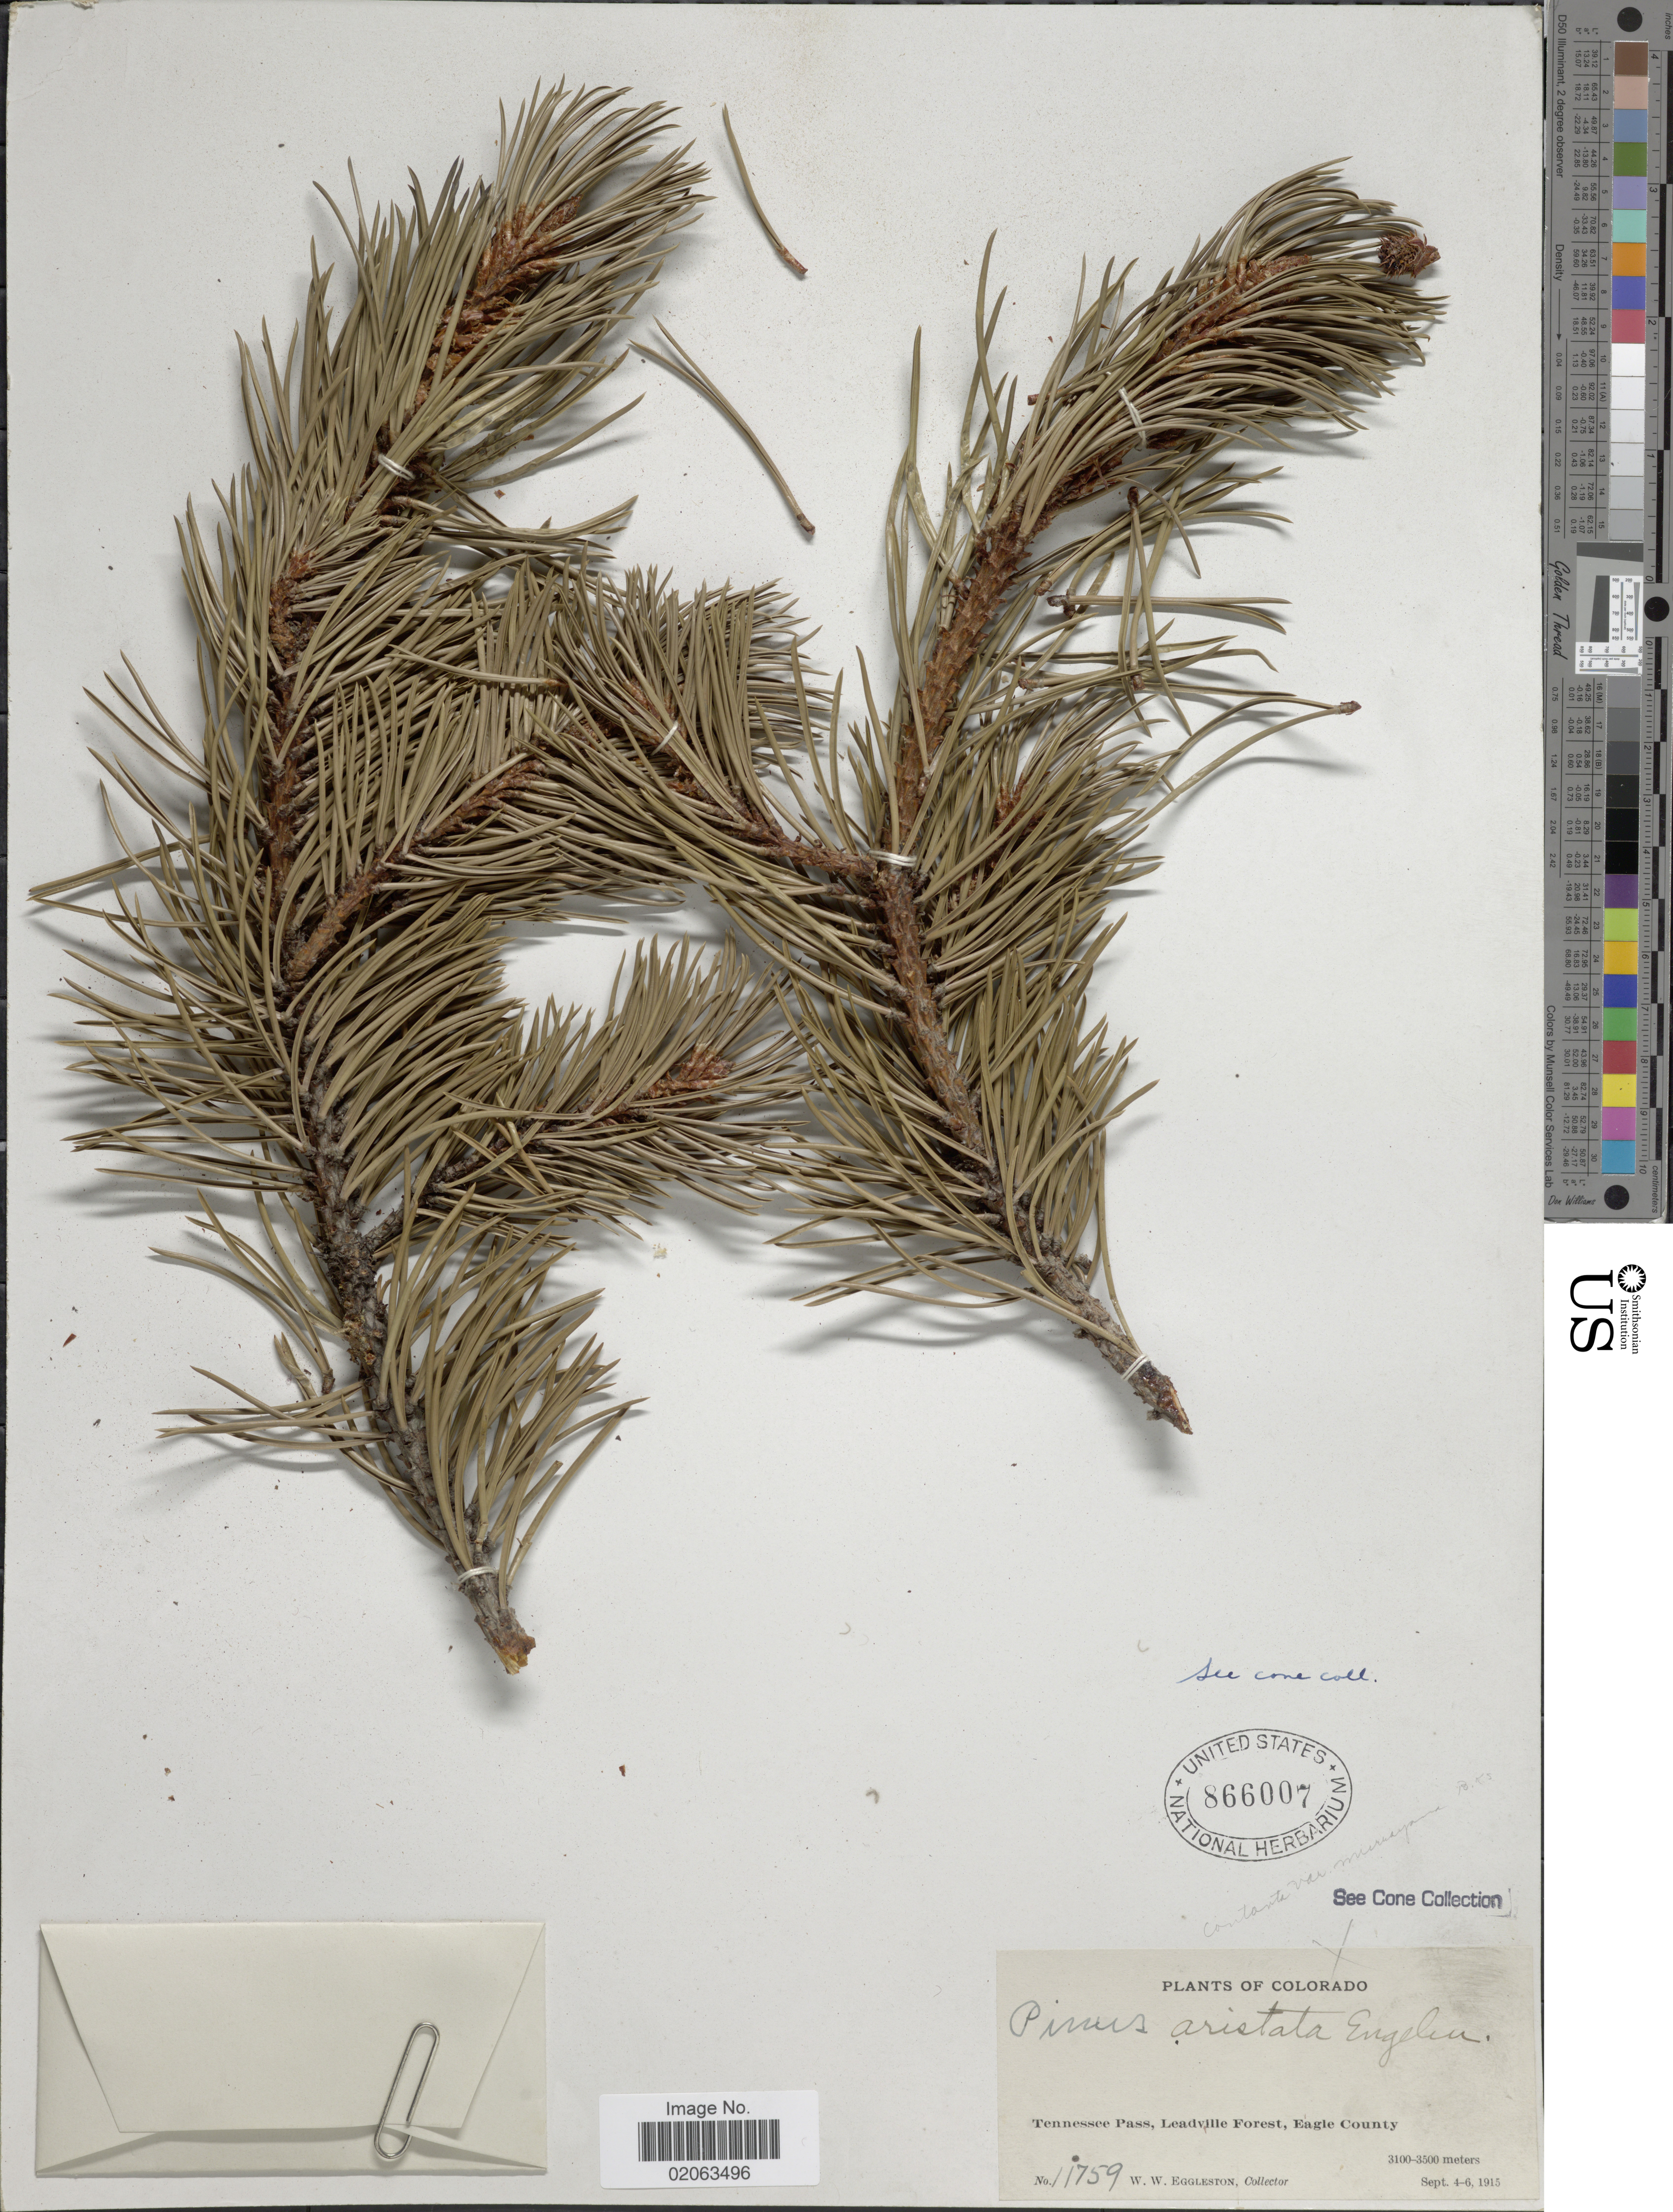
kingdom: Plantae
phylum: Tracheophyta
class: Pinopsida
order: Pinales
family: Pinaceae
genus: Pinus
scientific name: Pinus contorta var. latifolia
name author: Engelm. ex S. Watson in C. King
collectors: W. W. Eggleston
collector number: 11759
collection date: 1915-09-04/1915-09-06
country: United States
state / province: Colorado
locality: Tennessee Pass, Leadville Forest, Eagle County.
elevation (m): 3100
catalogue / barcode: US 866007